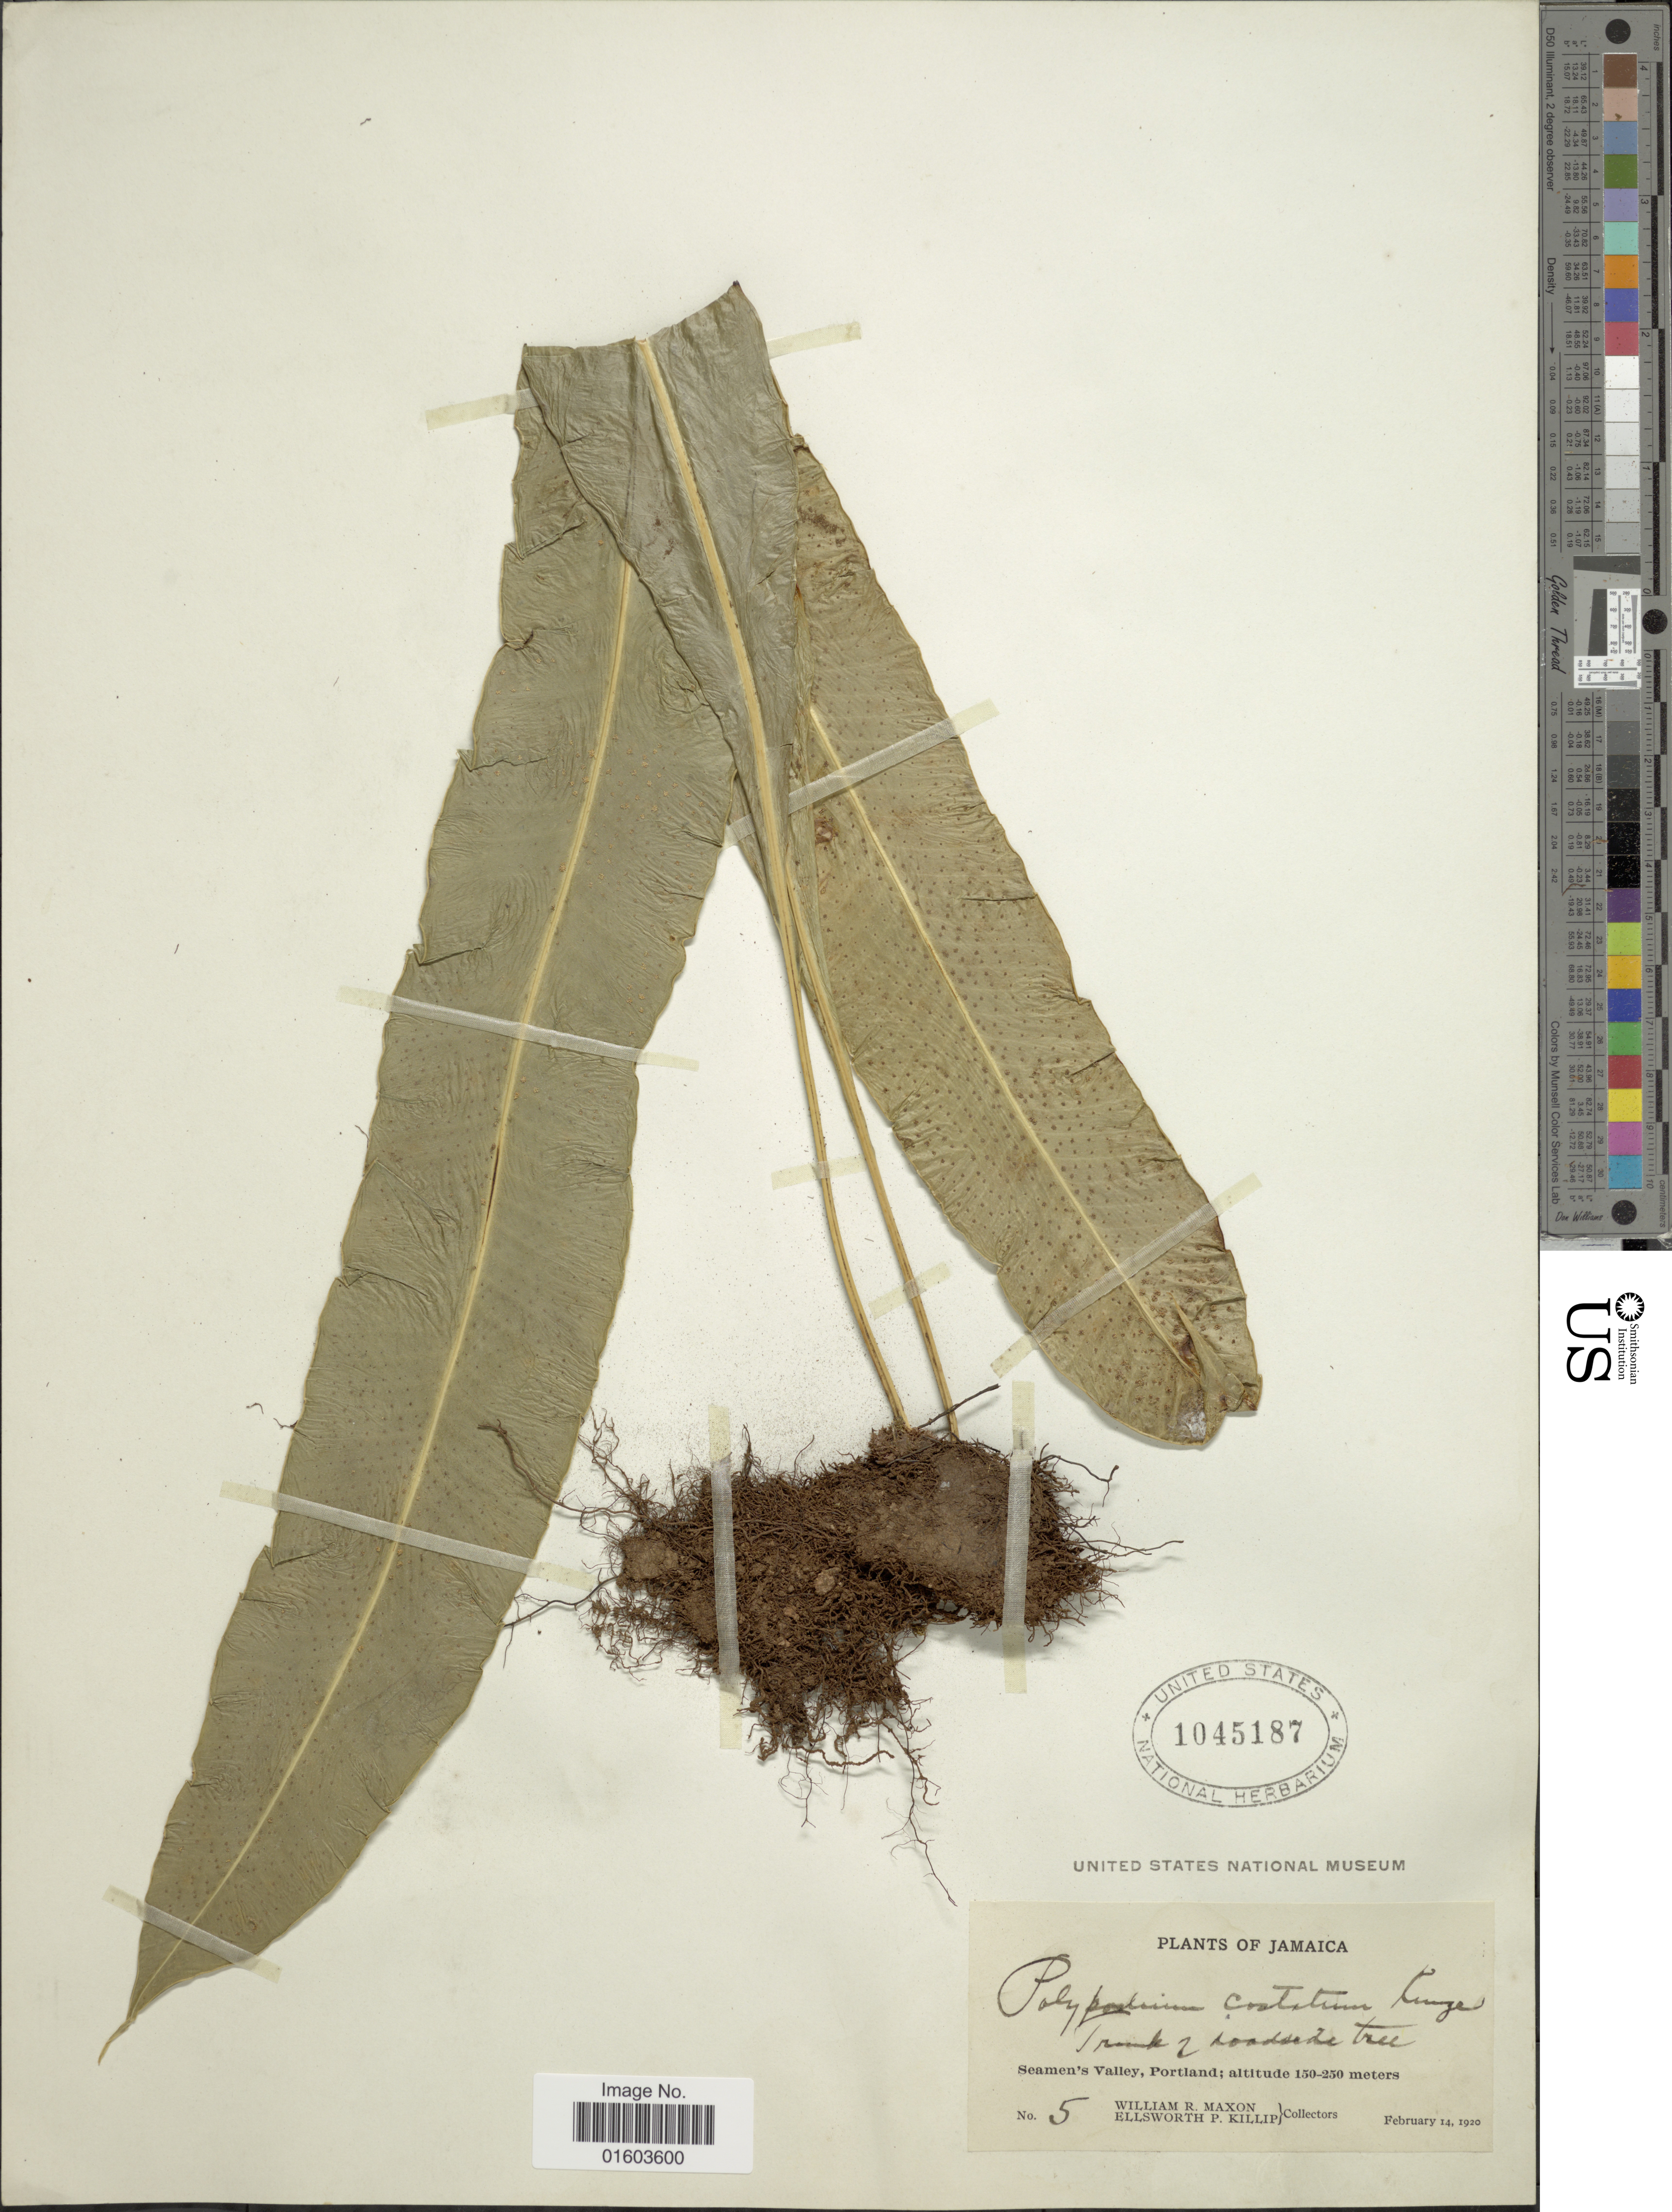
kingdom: Plantae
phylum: Tracheophyta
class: Polypodiopsida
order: Polypodiales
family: Polypodiaceae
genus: Campyloneurum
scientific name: Campyloneurum costatum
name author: (Kunze) C. Presl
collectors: W. R. Maxon & E. P. Killip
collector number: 5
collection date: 1920-02-14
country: Jamaica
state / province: Portland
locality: Seamen's Valley, Portland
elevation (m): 150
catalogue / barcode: US 1045187